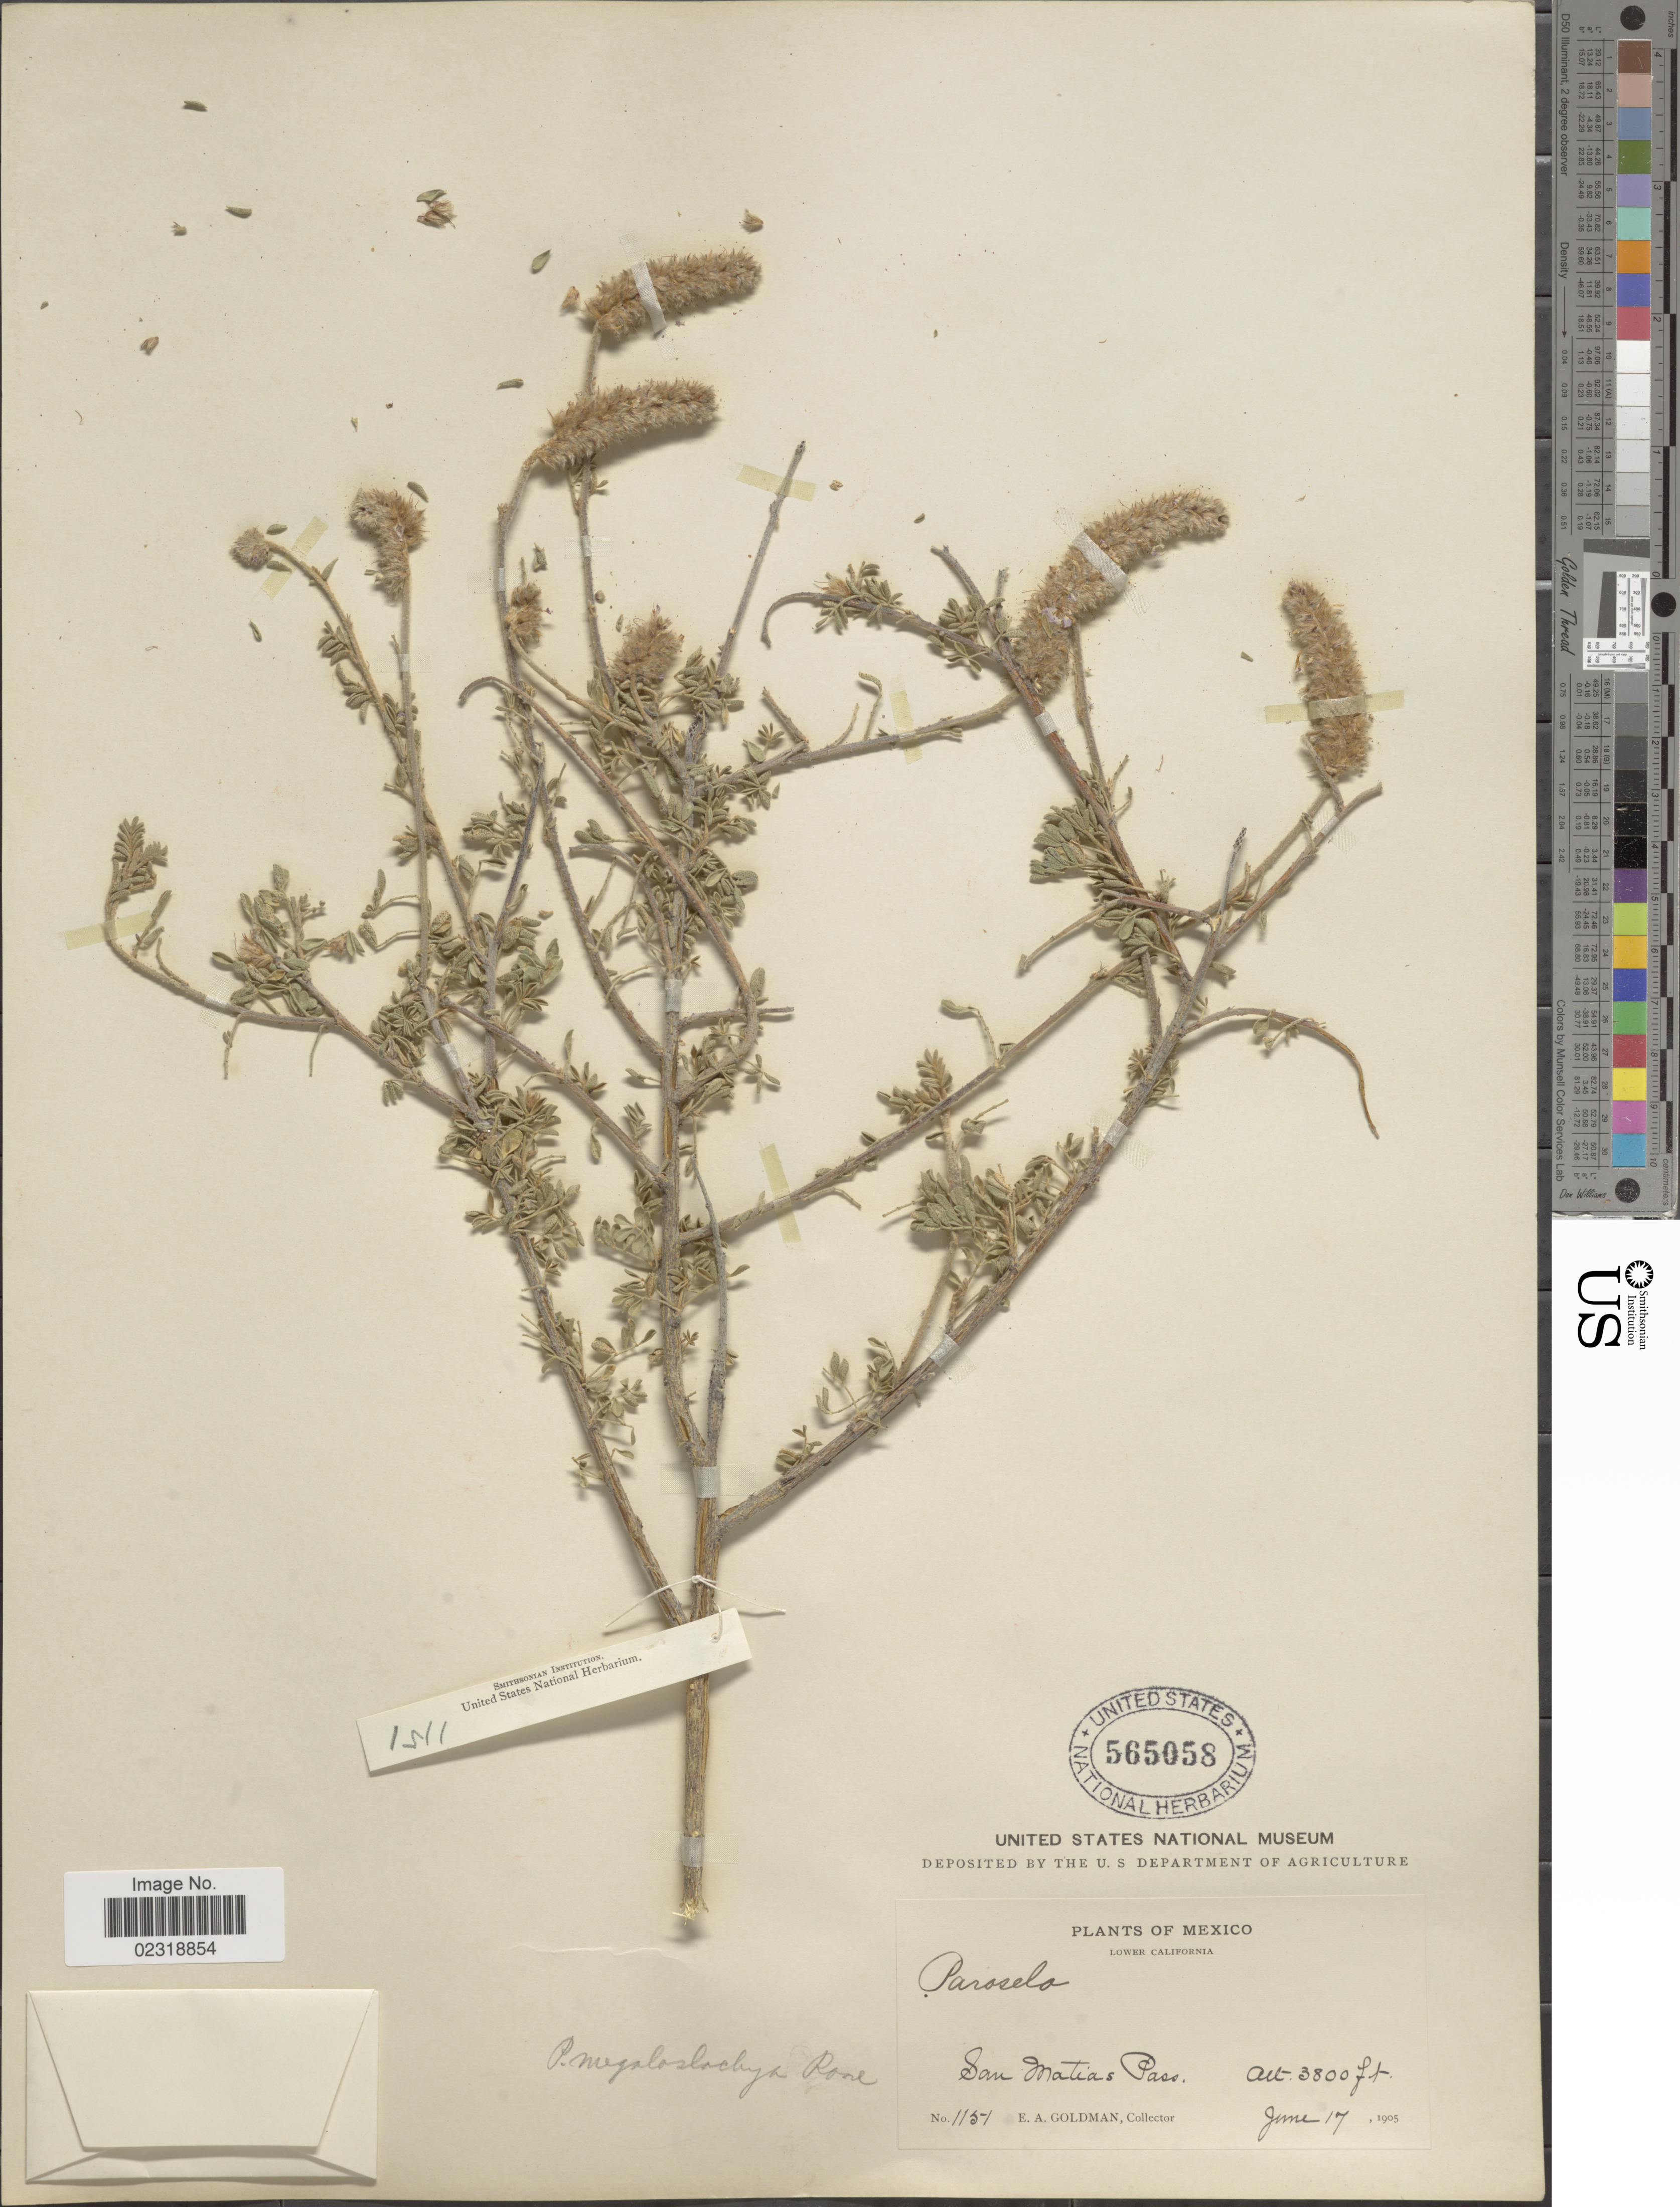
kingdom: Plantae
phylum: Tracheophyta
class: Magnoliopsida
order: Fabales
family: Fabaceae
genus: Dalea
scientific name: Dalea megalostachya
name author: (M. Rose) Wiggins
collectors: E. A. Goldman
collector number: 1151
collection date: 1905-06-17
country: Mexico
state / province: Baja California Norte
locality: Lower California, San Matias Pass.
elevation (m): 1158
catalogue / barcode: US 565058